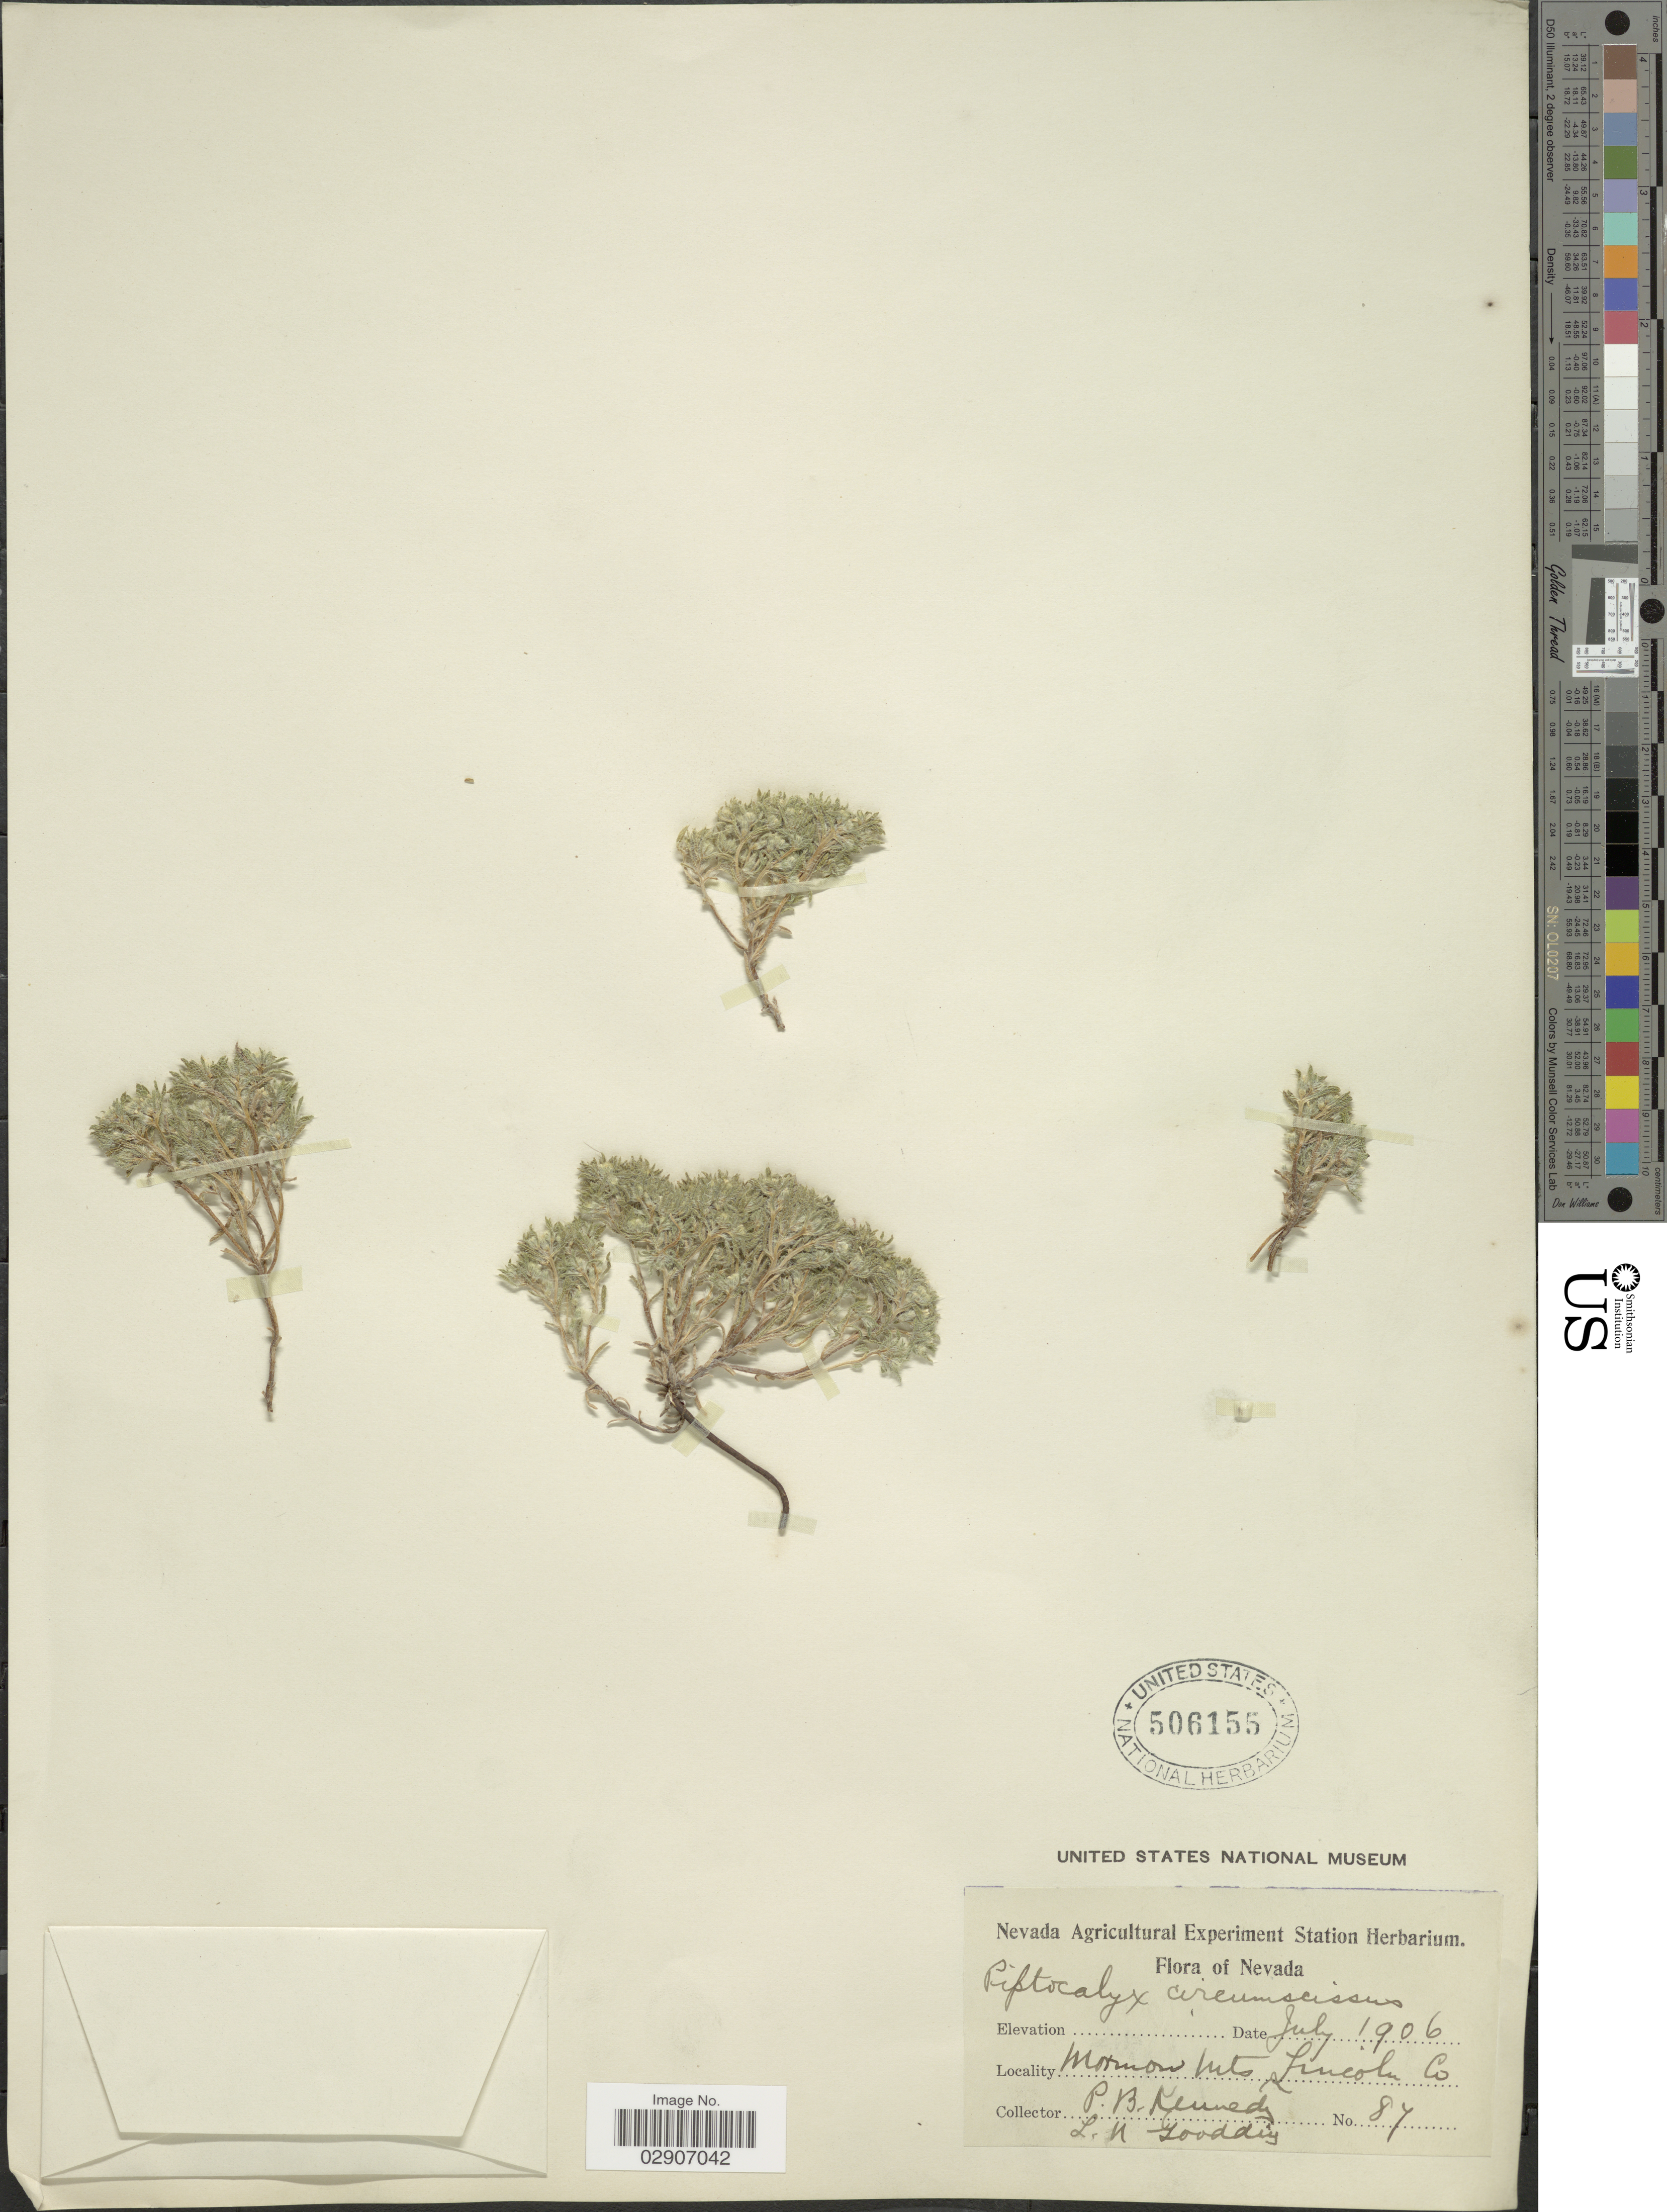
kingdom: Plantae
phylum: Tracheophyta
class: Magnoliopsida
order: Boraginales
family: Boraginaceae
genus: Cryptantha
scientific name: Cryptantha circumscissa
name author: (Hook. & Arn.) I.M. Johnst.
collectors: P. B. Kennedy & L. N. Goodding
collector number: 87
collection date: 1906-07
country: United States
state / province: Nevada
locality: Mormon Mts, Lincoln Co.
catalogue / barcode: US 506155